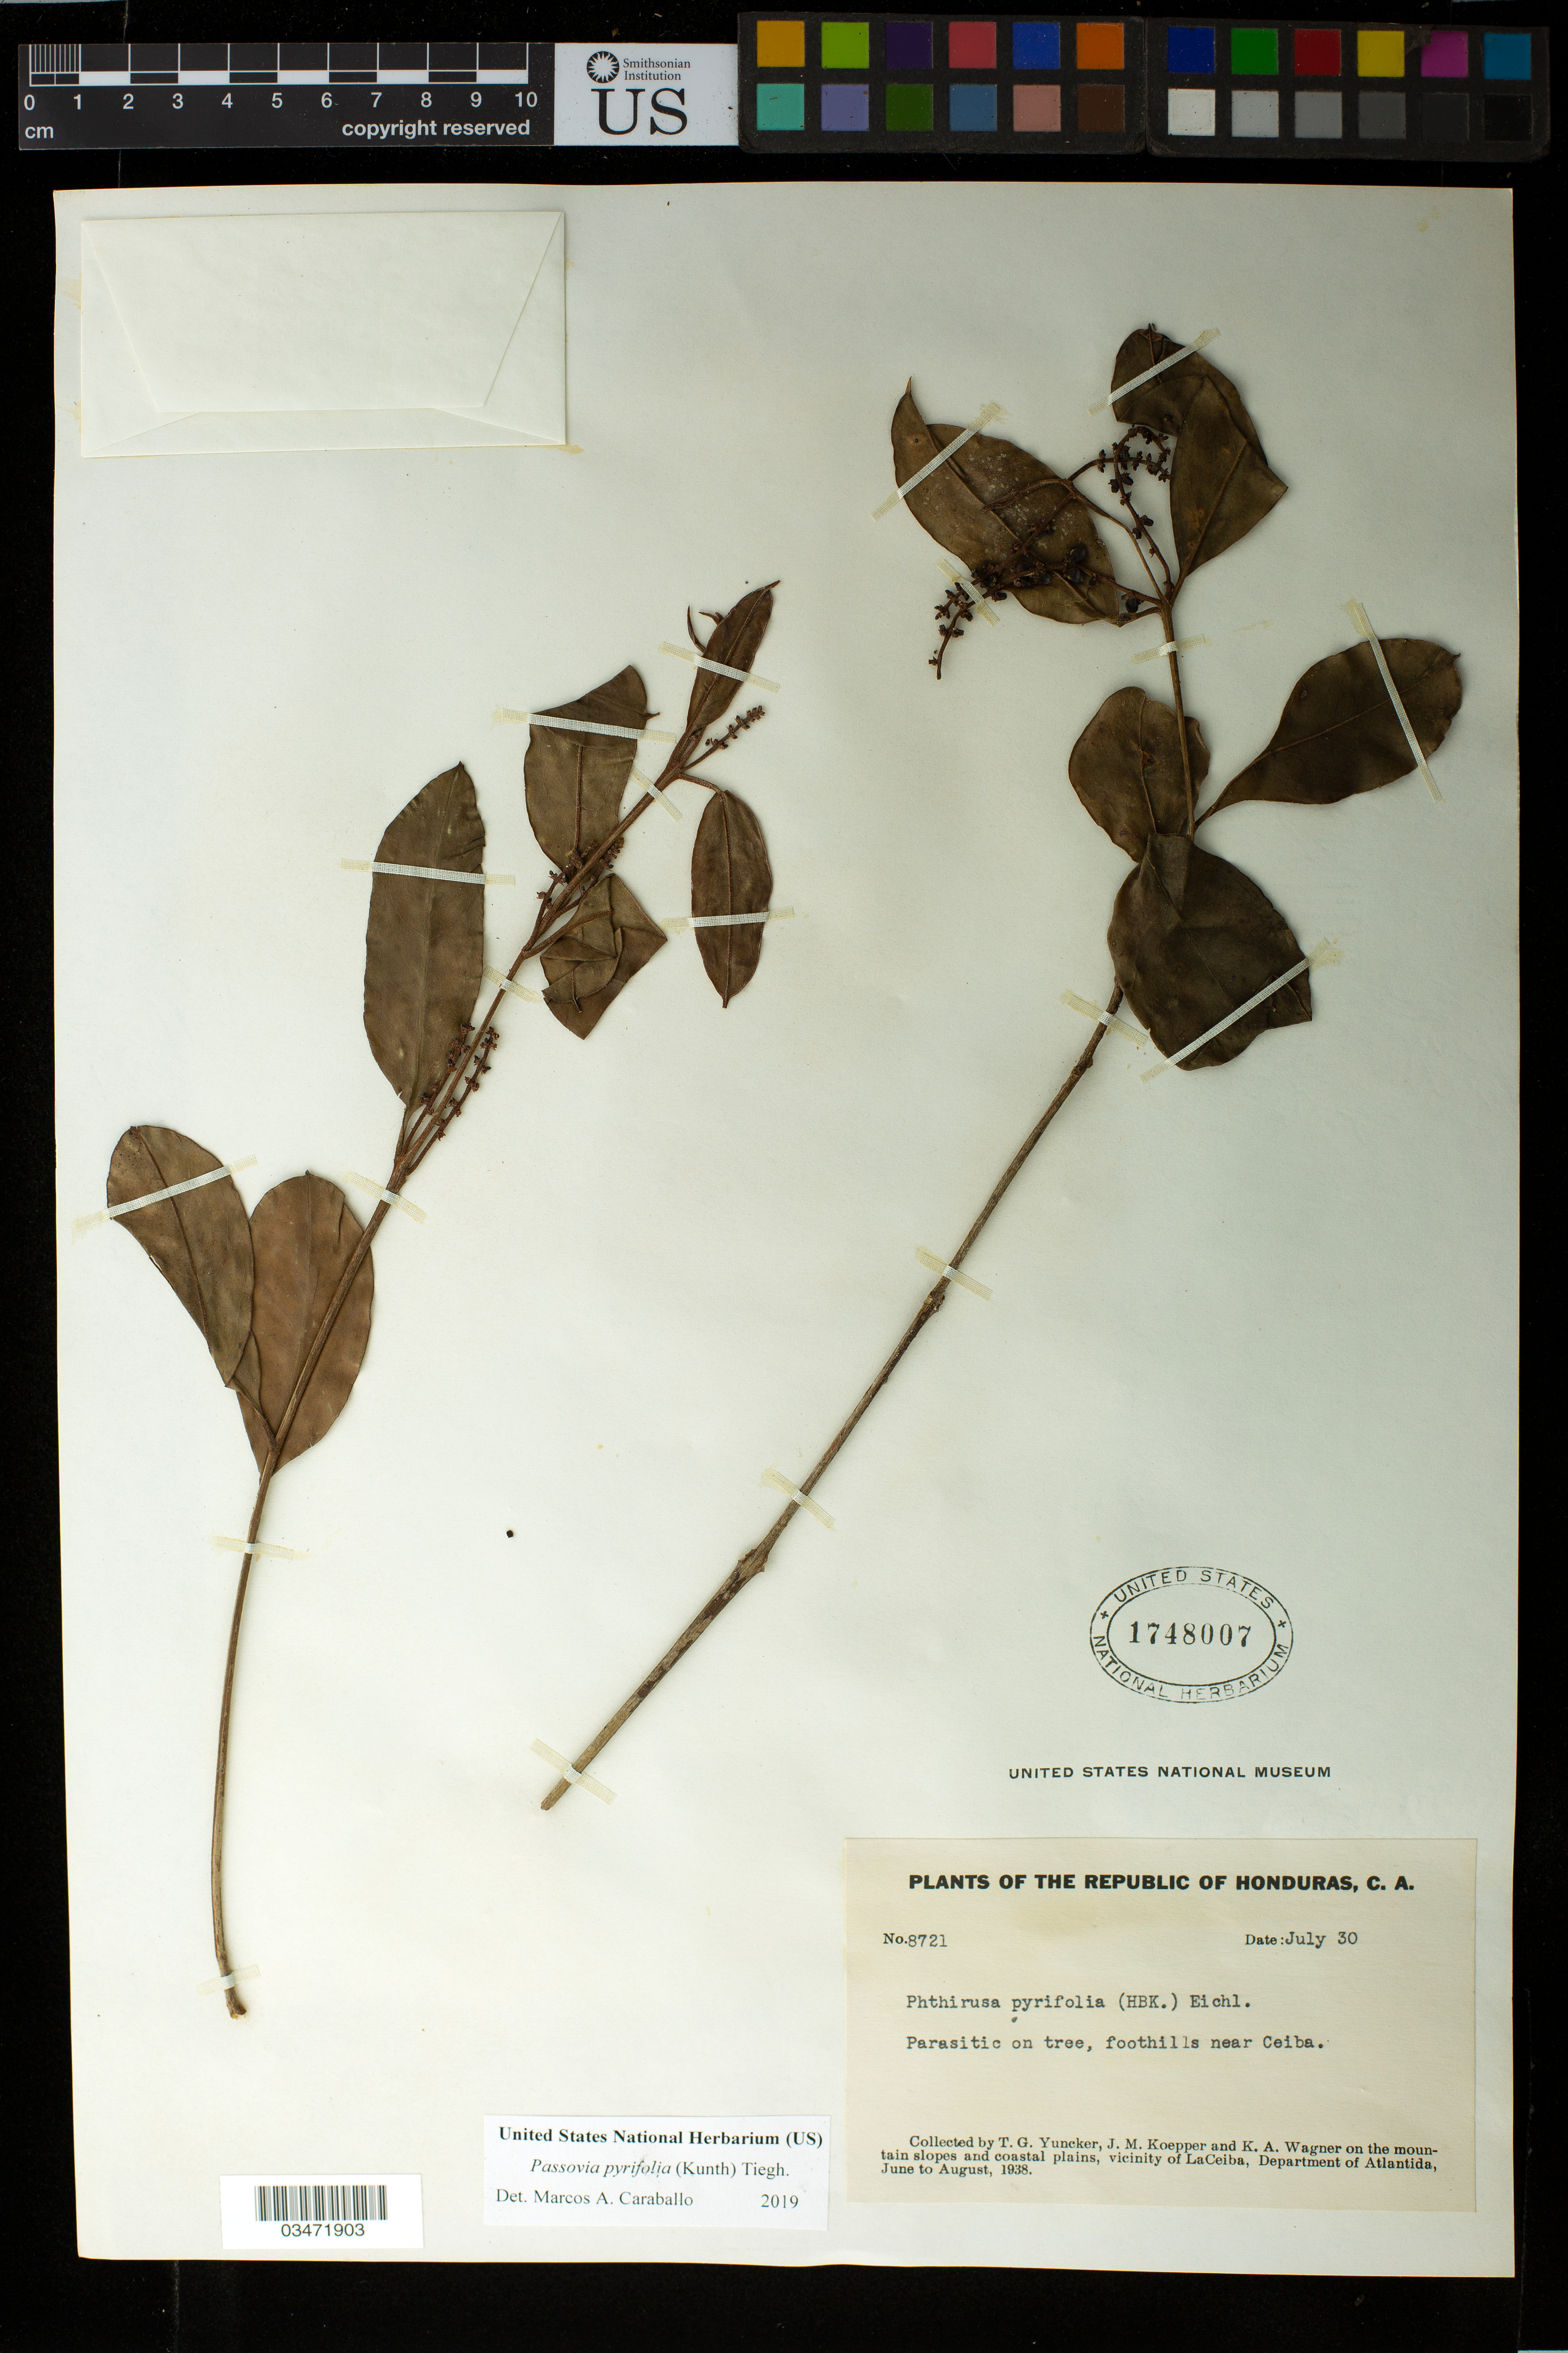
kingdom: Plantae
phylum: Tracheophyta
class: Magnoliopsida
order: Santalales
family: Loranthaceae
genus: Passovia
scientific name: Passovia pyrifolia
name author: (Kunth) Tiegh.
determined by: Caraballo-Ortiz, Marcos A., (MISS), University of Mississippi (UNITED STATES)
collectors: T. G. Yuncker, J. M. Koepper & K. A. Wagner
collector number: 8721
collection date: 1938-07-20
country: Honduras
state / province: Atlántida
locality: La Ceiba vicinity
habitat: Mountain slopes and coastal plains. Foohills, on tree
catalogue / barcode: US 1748007